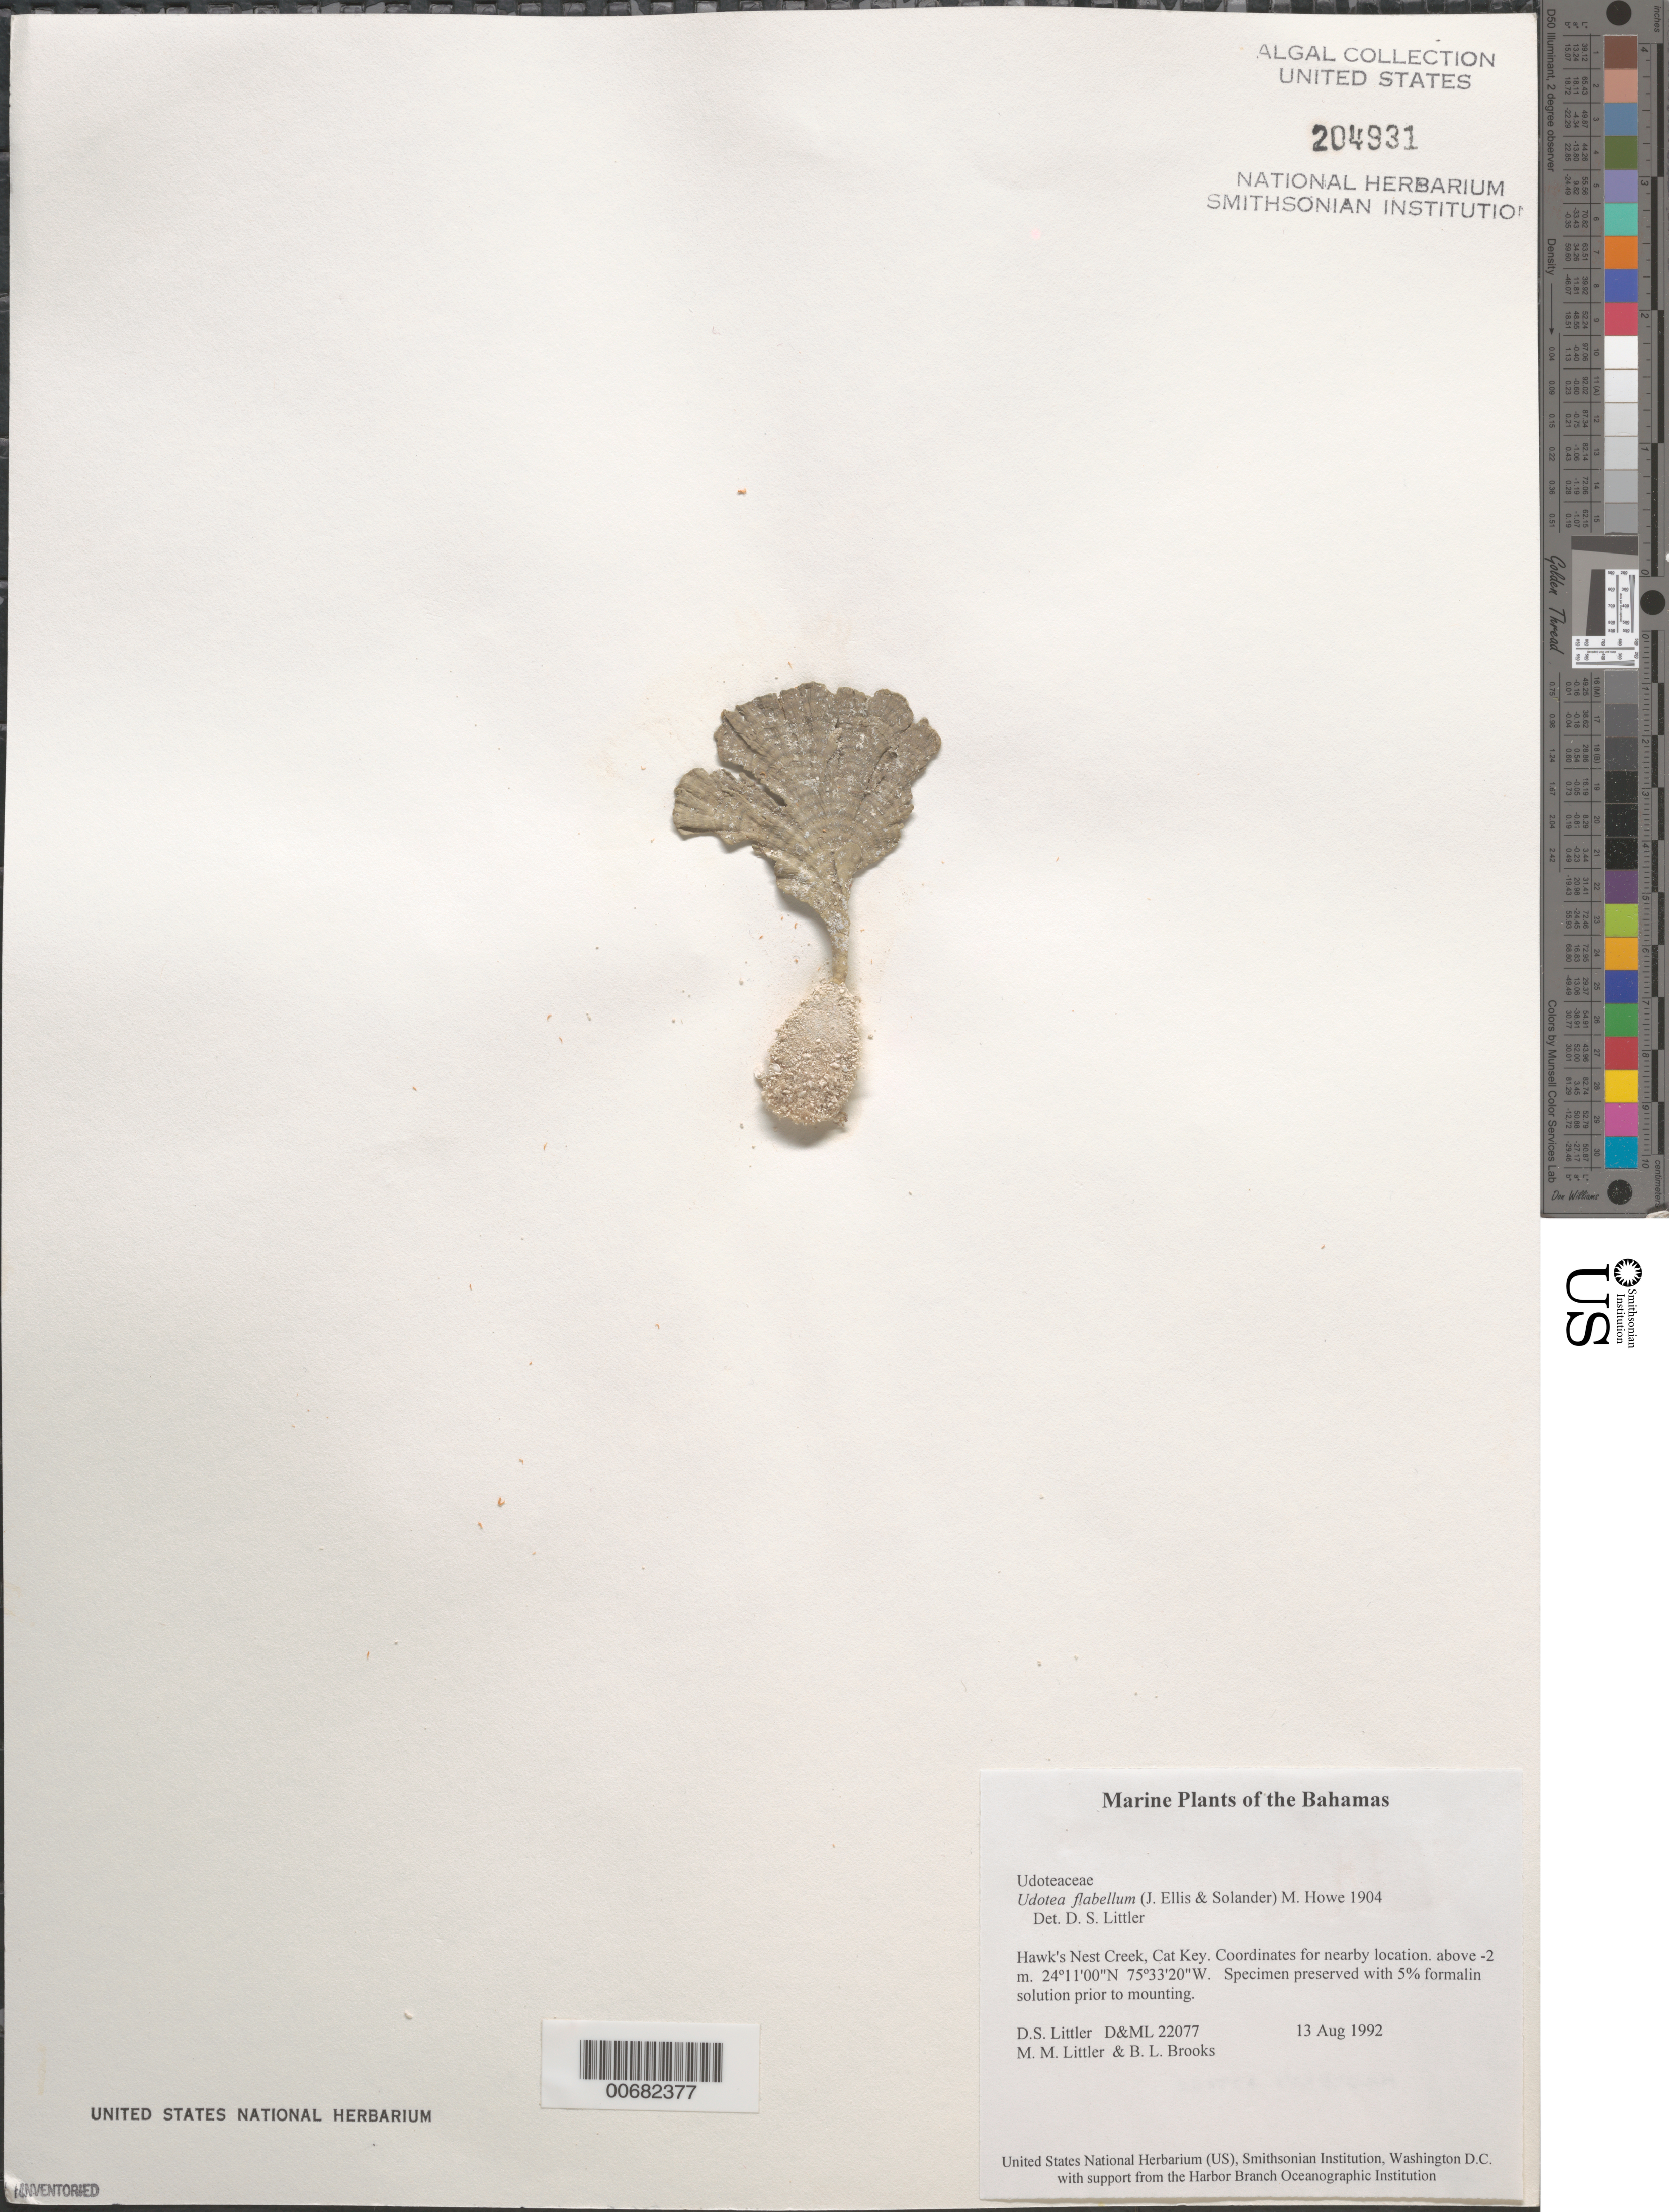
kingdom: Plantae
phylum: Chlorophyta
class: Ulvophyceae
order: Bryopsidales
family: Udoteaceae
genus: Udotea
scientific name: Udotea flabellum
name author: (J. Ellis & Sol.) M. Howe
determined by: Littler, D. S.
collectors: D. S. Littler, M. M. Littler & B. Brooks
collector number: D&ML 22077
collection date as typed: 13 Aug 1992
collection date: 1992-08-13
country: Bahamas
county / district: Cat Island District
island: Cat Island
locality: Hawk's Nest Creek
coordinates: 24 11' 00" N, 75 33' 20" W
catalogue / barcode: US 204931